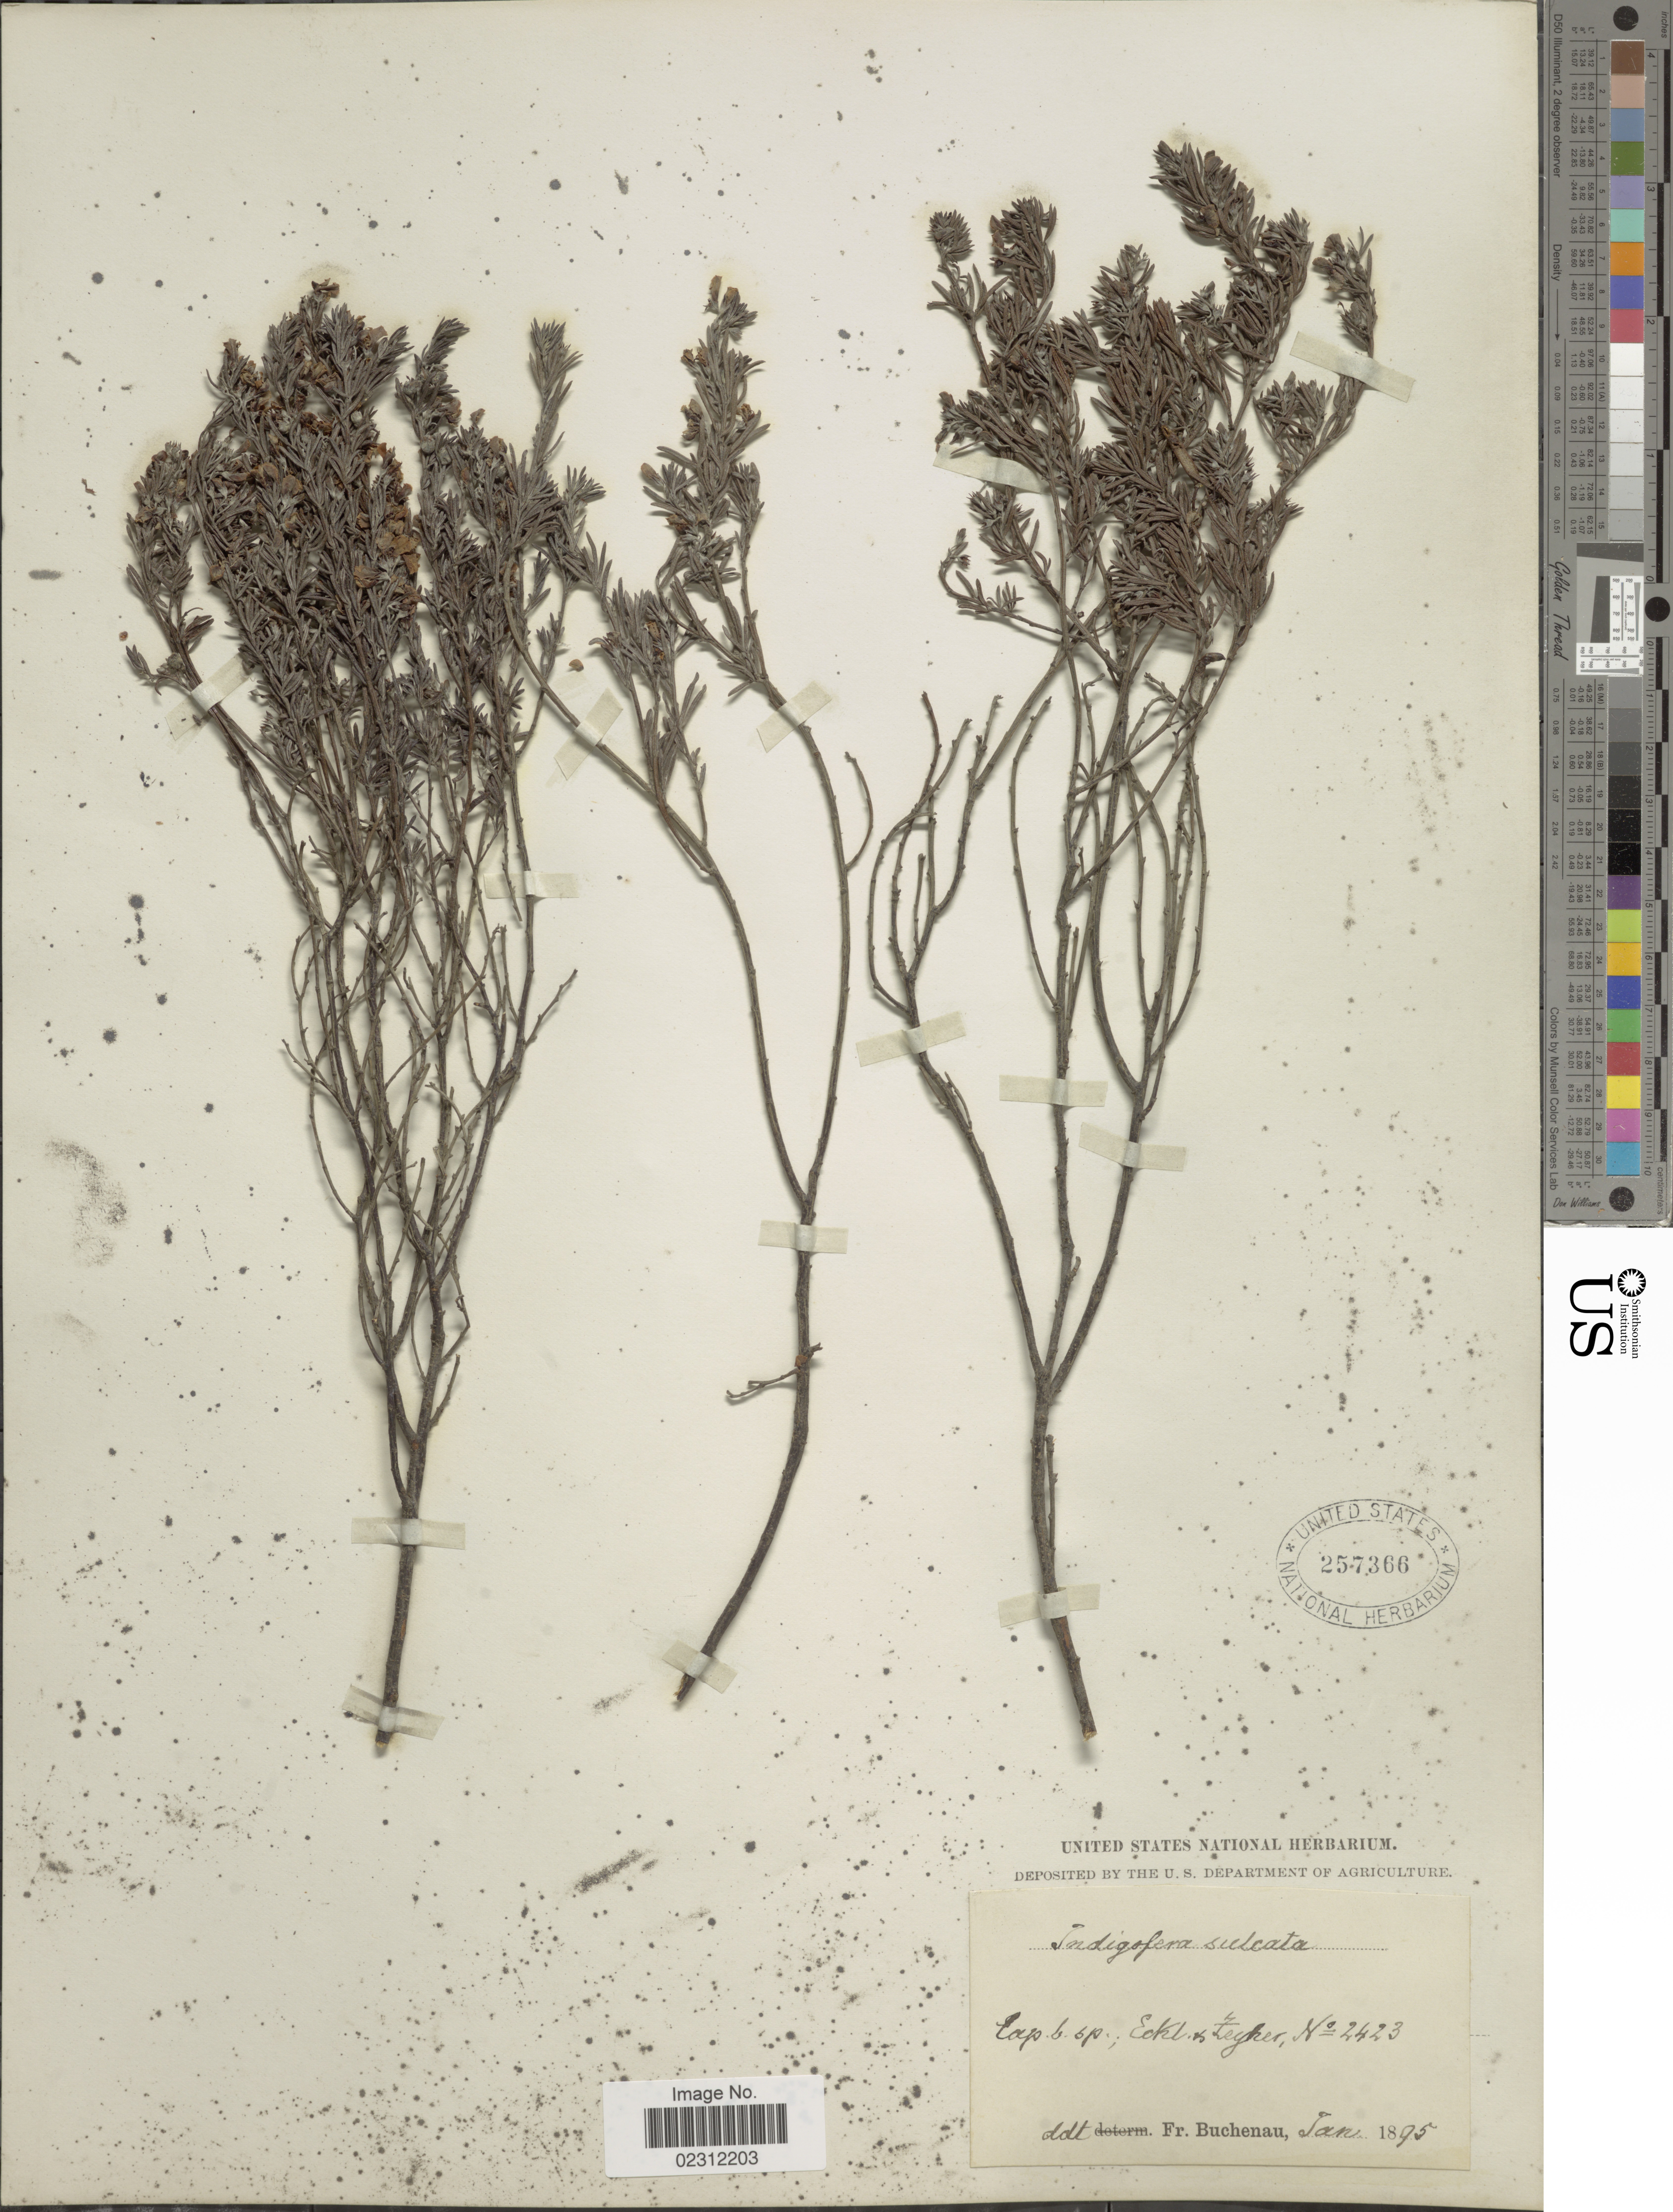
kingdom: Plantae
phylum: Tracheophyta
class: Magnoliopsida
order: Fabales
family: Fabaceae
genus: Indigofera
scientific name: Indigofera sulcata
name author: DC.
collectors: -. Ecklon & -. Zeyher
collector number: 2423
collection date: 1895-01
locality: Sulcata, Cap. b. sp. [interpreted] [unsure placement]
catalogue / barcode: US 257366